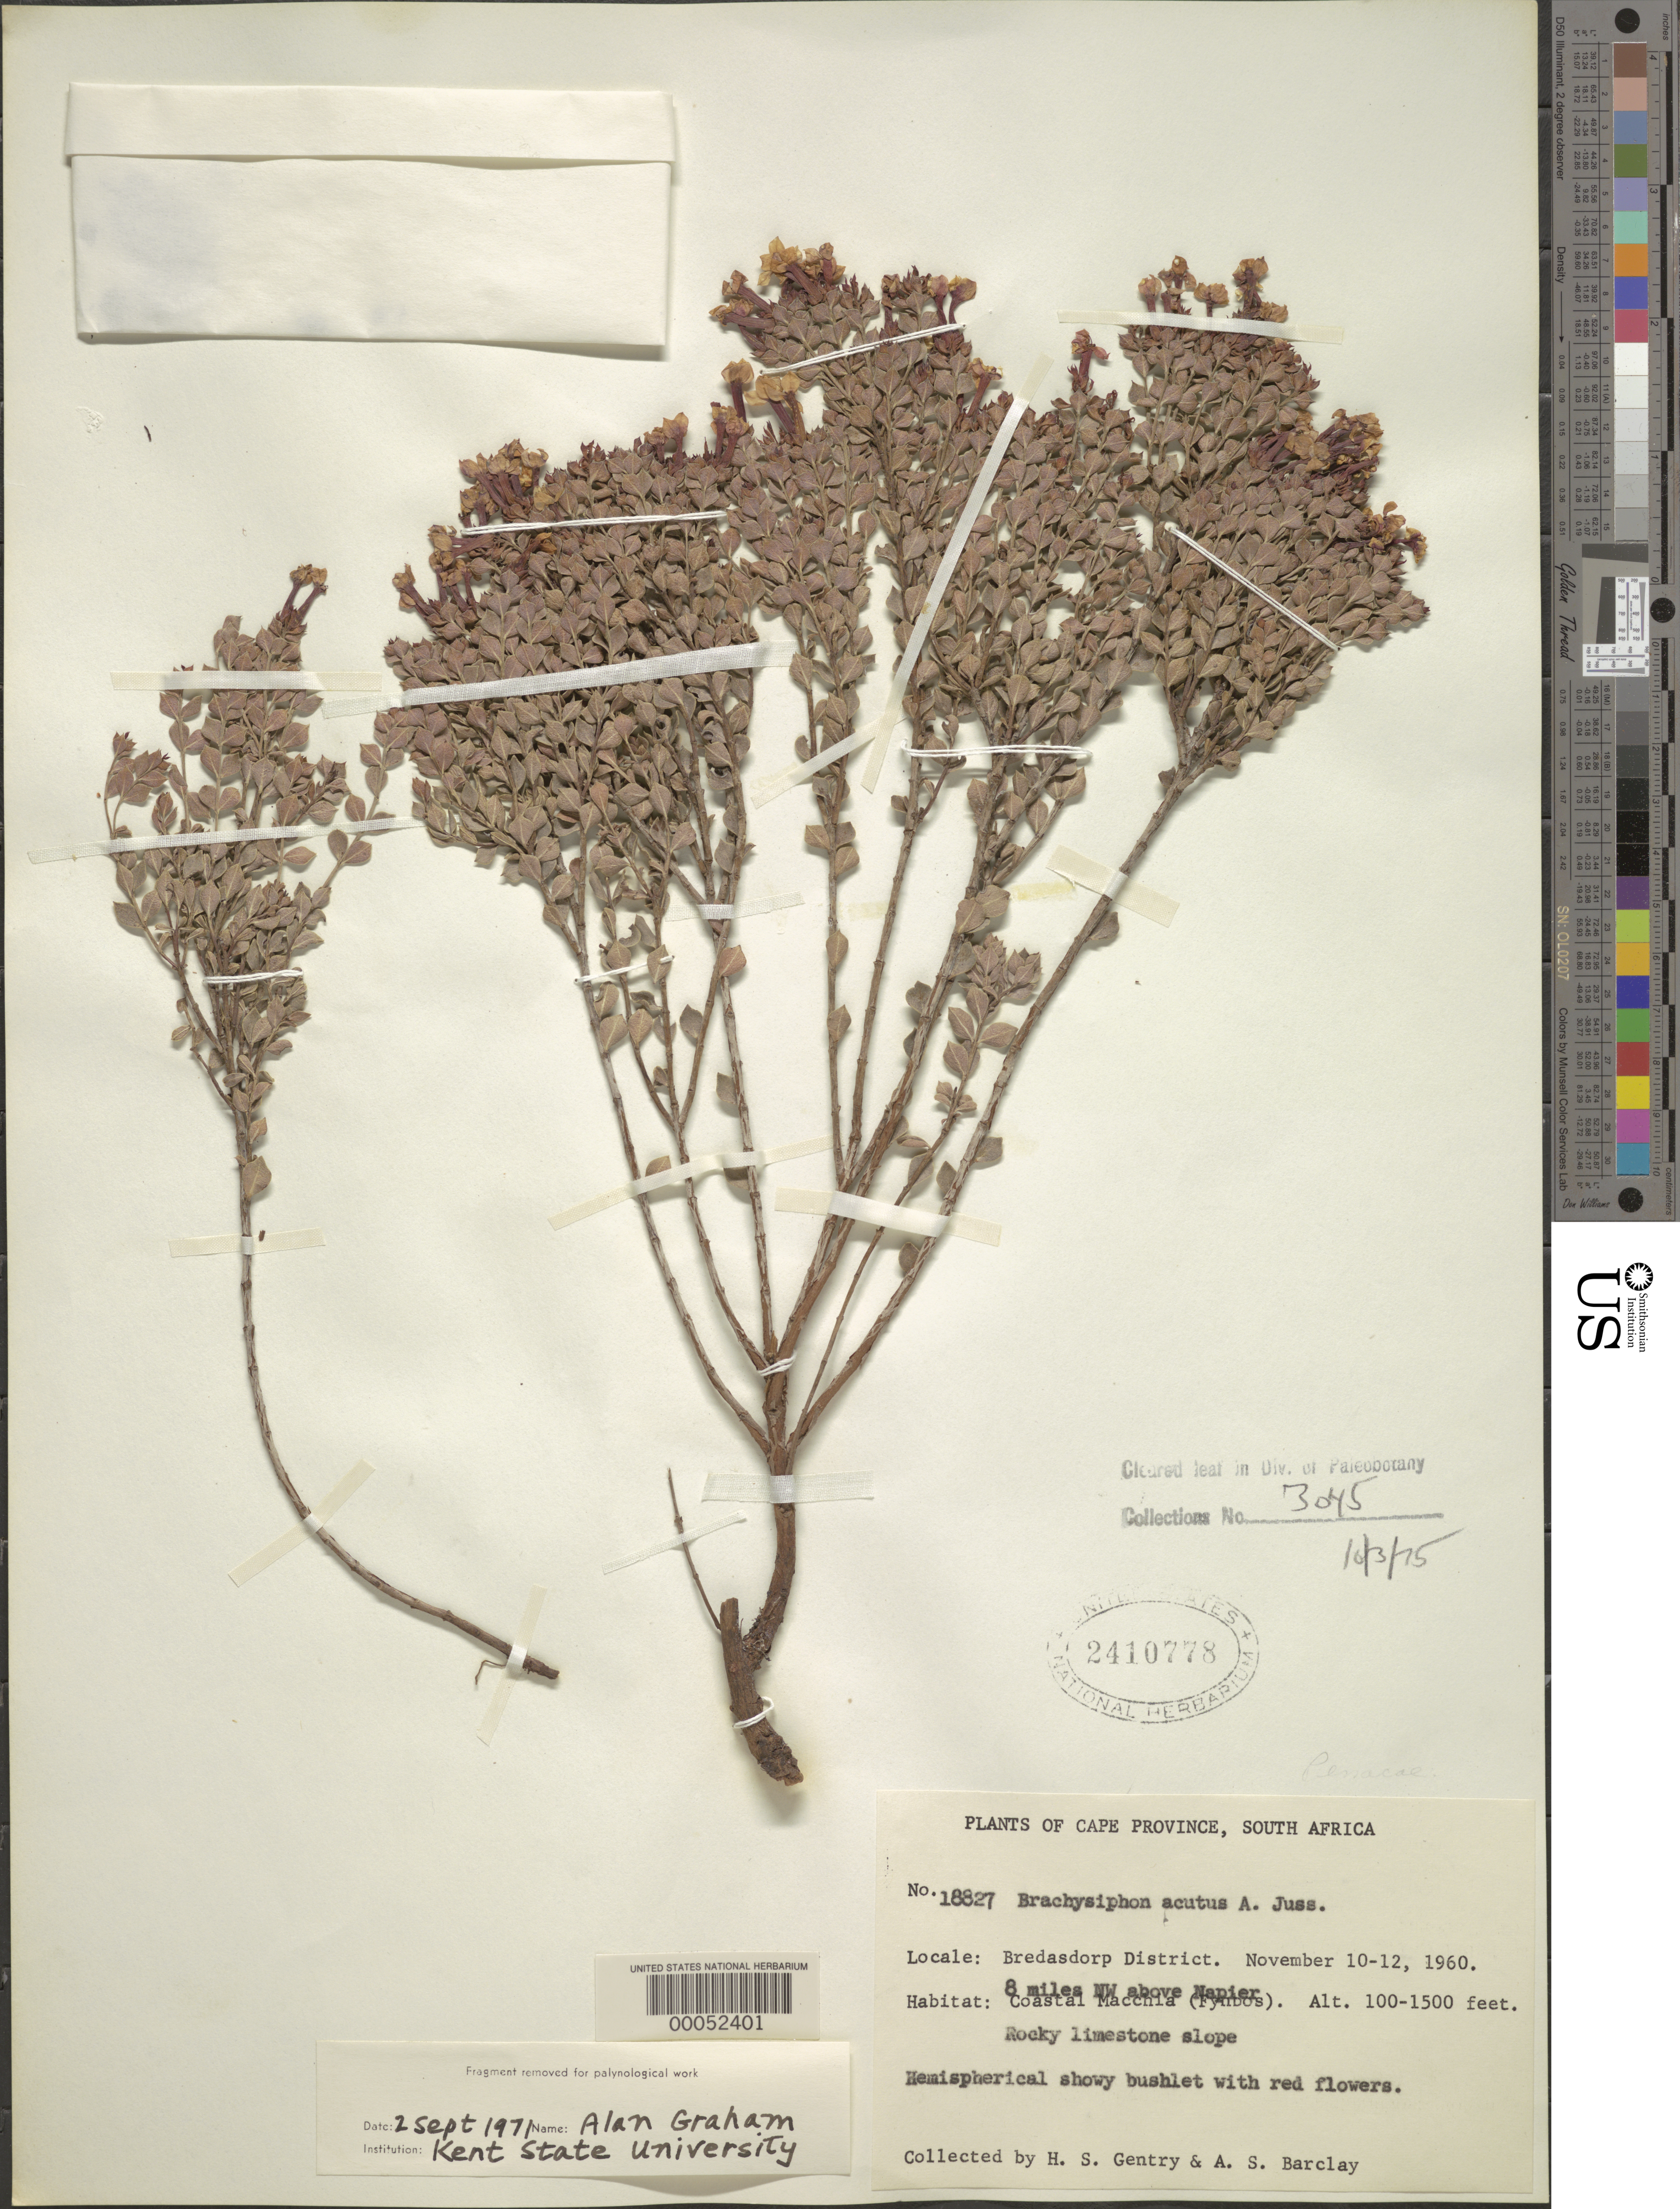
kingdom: Plantae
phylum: Tracheophyta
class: Magnoliopsida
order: Myrtales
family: Penaeaceae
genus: Brachysiphon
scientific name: Brachysiphon acutus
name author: (Thunb.) A. Juss.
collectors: H. S. Gentry & A. H. Gentry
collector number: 18827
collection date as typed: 10 Nov 1960 to 12 Nov 1960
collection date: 1960-11-10/1960-11-12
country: South Africa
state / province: Western Cape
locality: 8 mi nw above napier. Bredasdorp Dist.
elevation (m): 30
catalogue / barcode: US 2410778